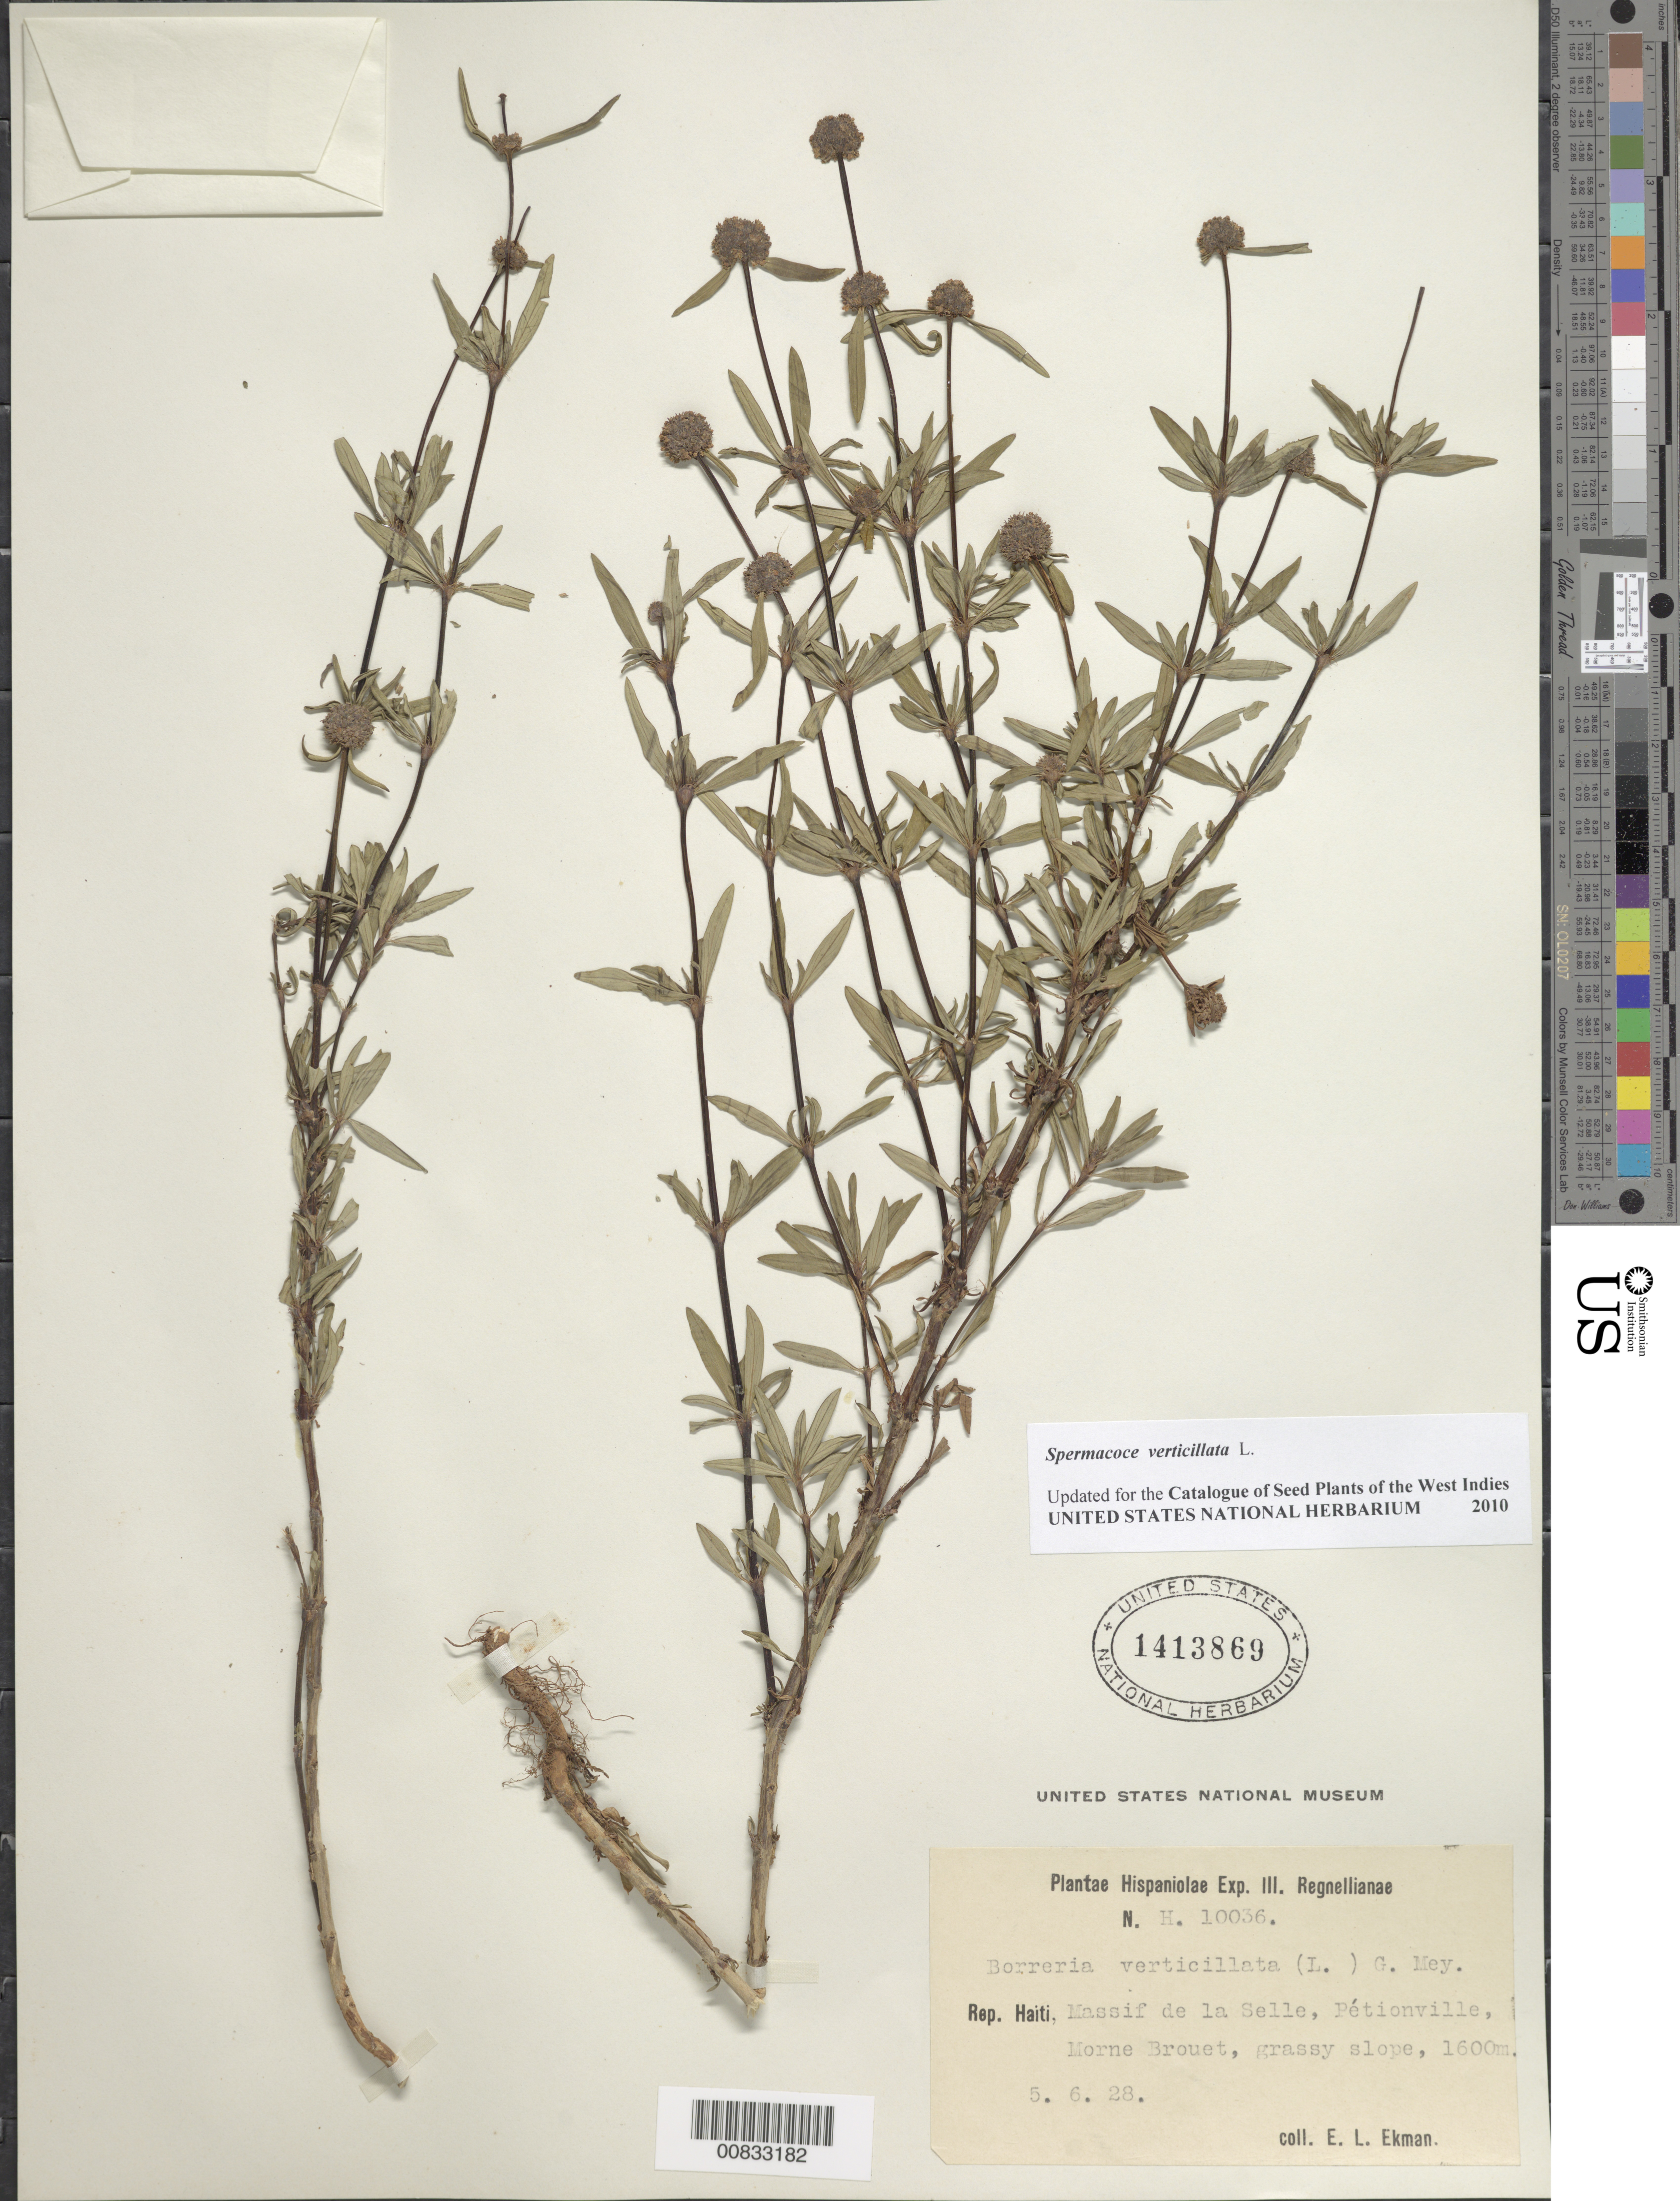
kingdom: Plantae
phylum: Tracheophyta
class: Magnoliopsida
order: Gentianales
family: Rubiaceae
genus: Spermacoce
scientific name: Spermacoce verticillata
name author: L.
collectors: E. L. Ekman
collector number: H 10036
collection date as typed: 05 Jun 1928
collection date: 1928-06-05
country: Haiti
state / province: Ouest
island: Hispaniola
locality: Massif de la Selle, Pétionville, Morne Brouet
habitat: Grassy slope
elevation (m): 1600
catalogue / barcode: US 1413869